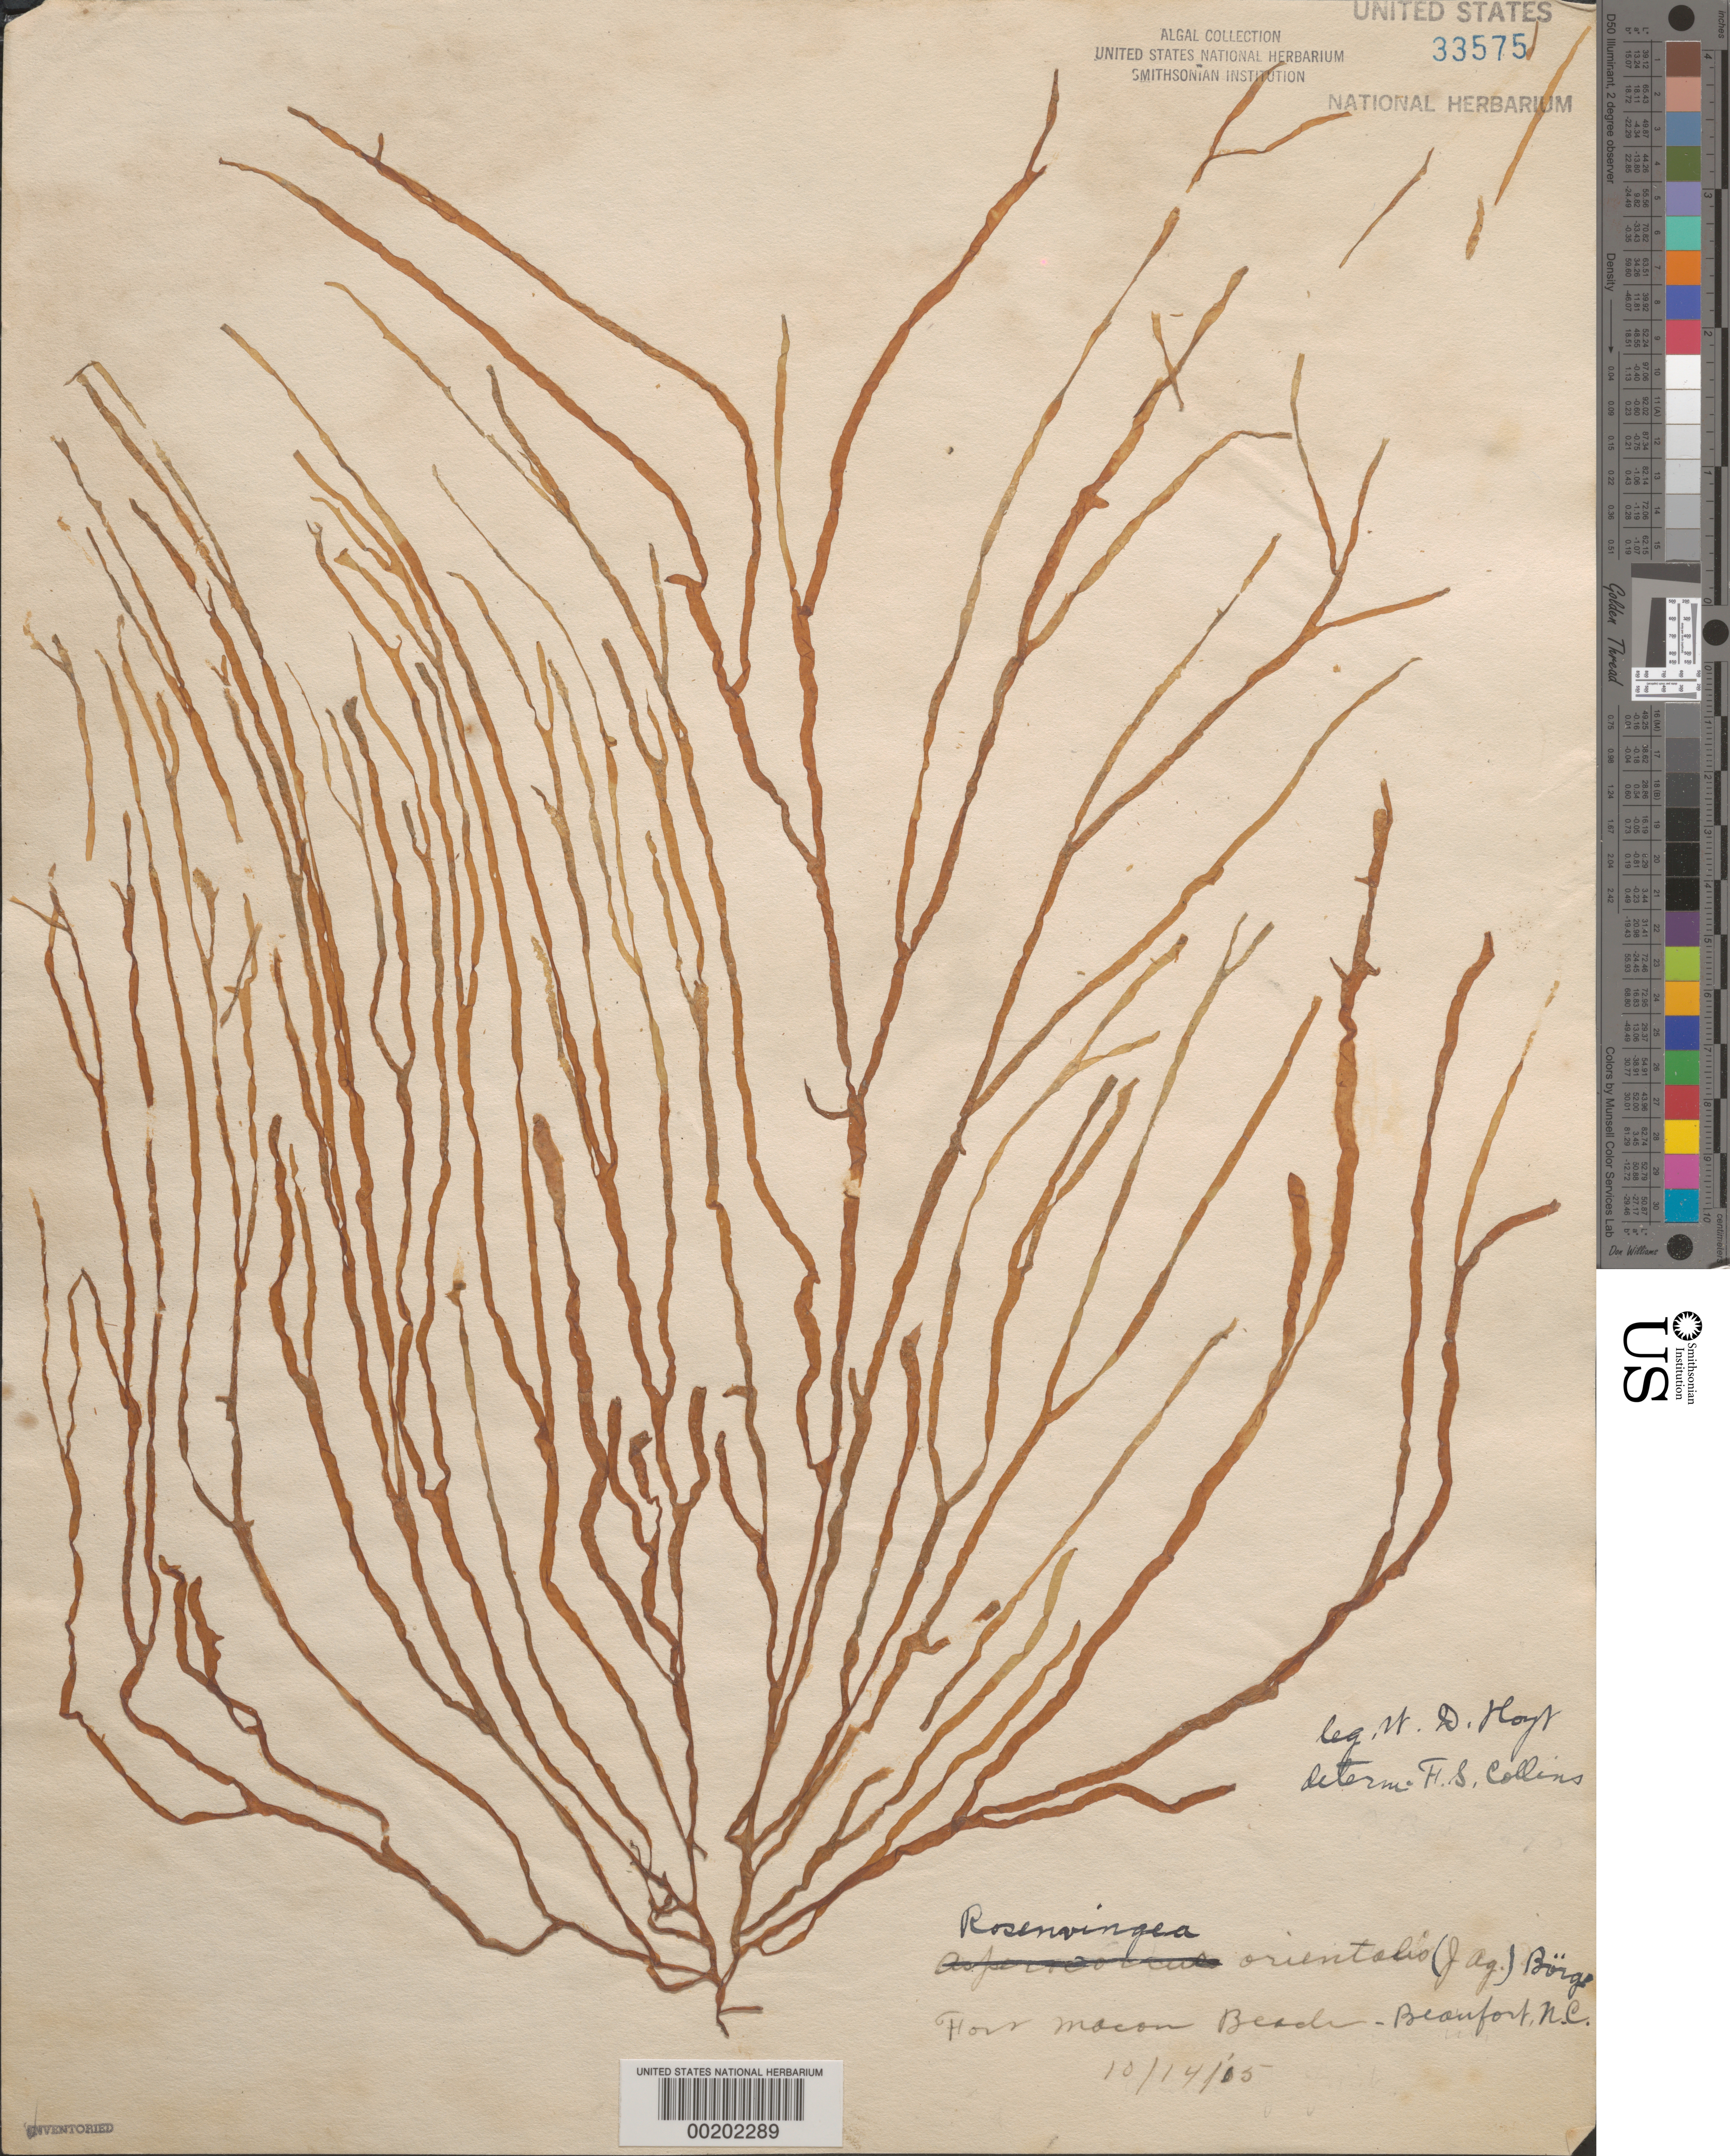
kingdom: Chromista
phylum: Ochrophyta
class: Phaeophyceae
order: Scytosiphonales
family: Scytosiphonaceae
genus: Rosenvingea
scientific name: Rosenvingea orientalis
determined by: Collins, Frank S.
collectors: W. D. Hoyt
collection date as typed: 14 Oct 1905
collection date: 1905-10-14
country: United States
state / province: North Carolina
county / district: Carteret County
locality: Beaufort, Fort Macon Beach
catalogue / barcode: US 33575